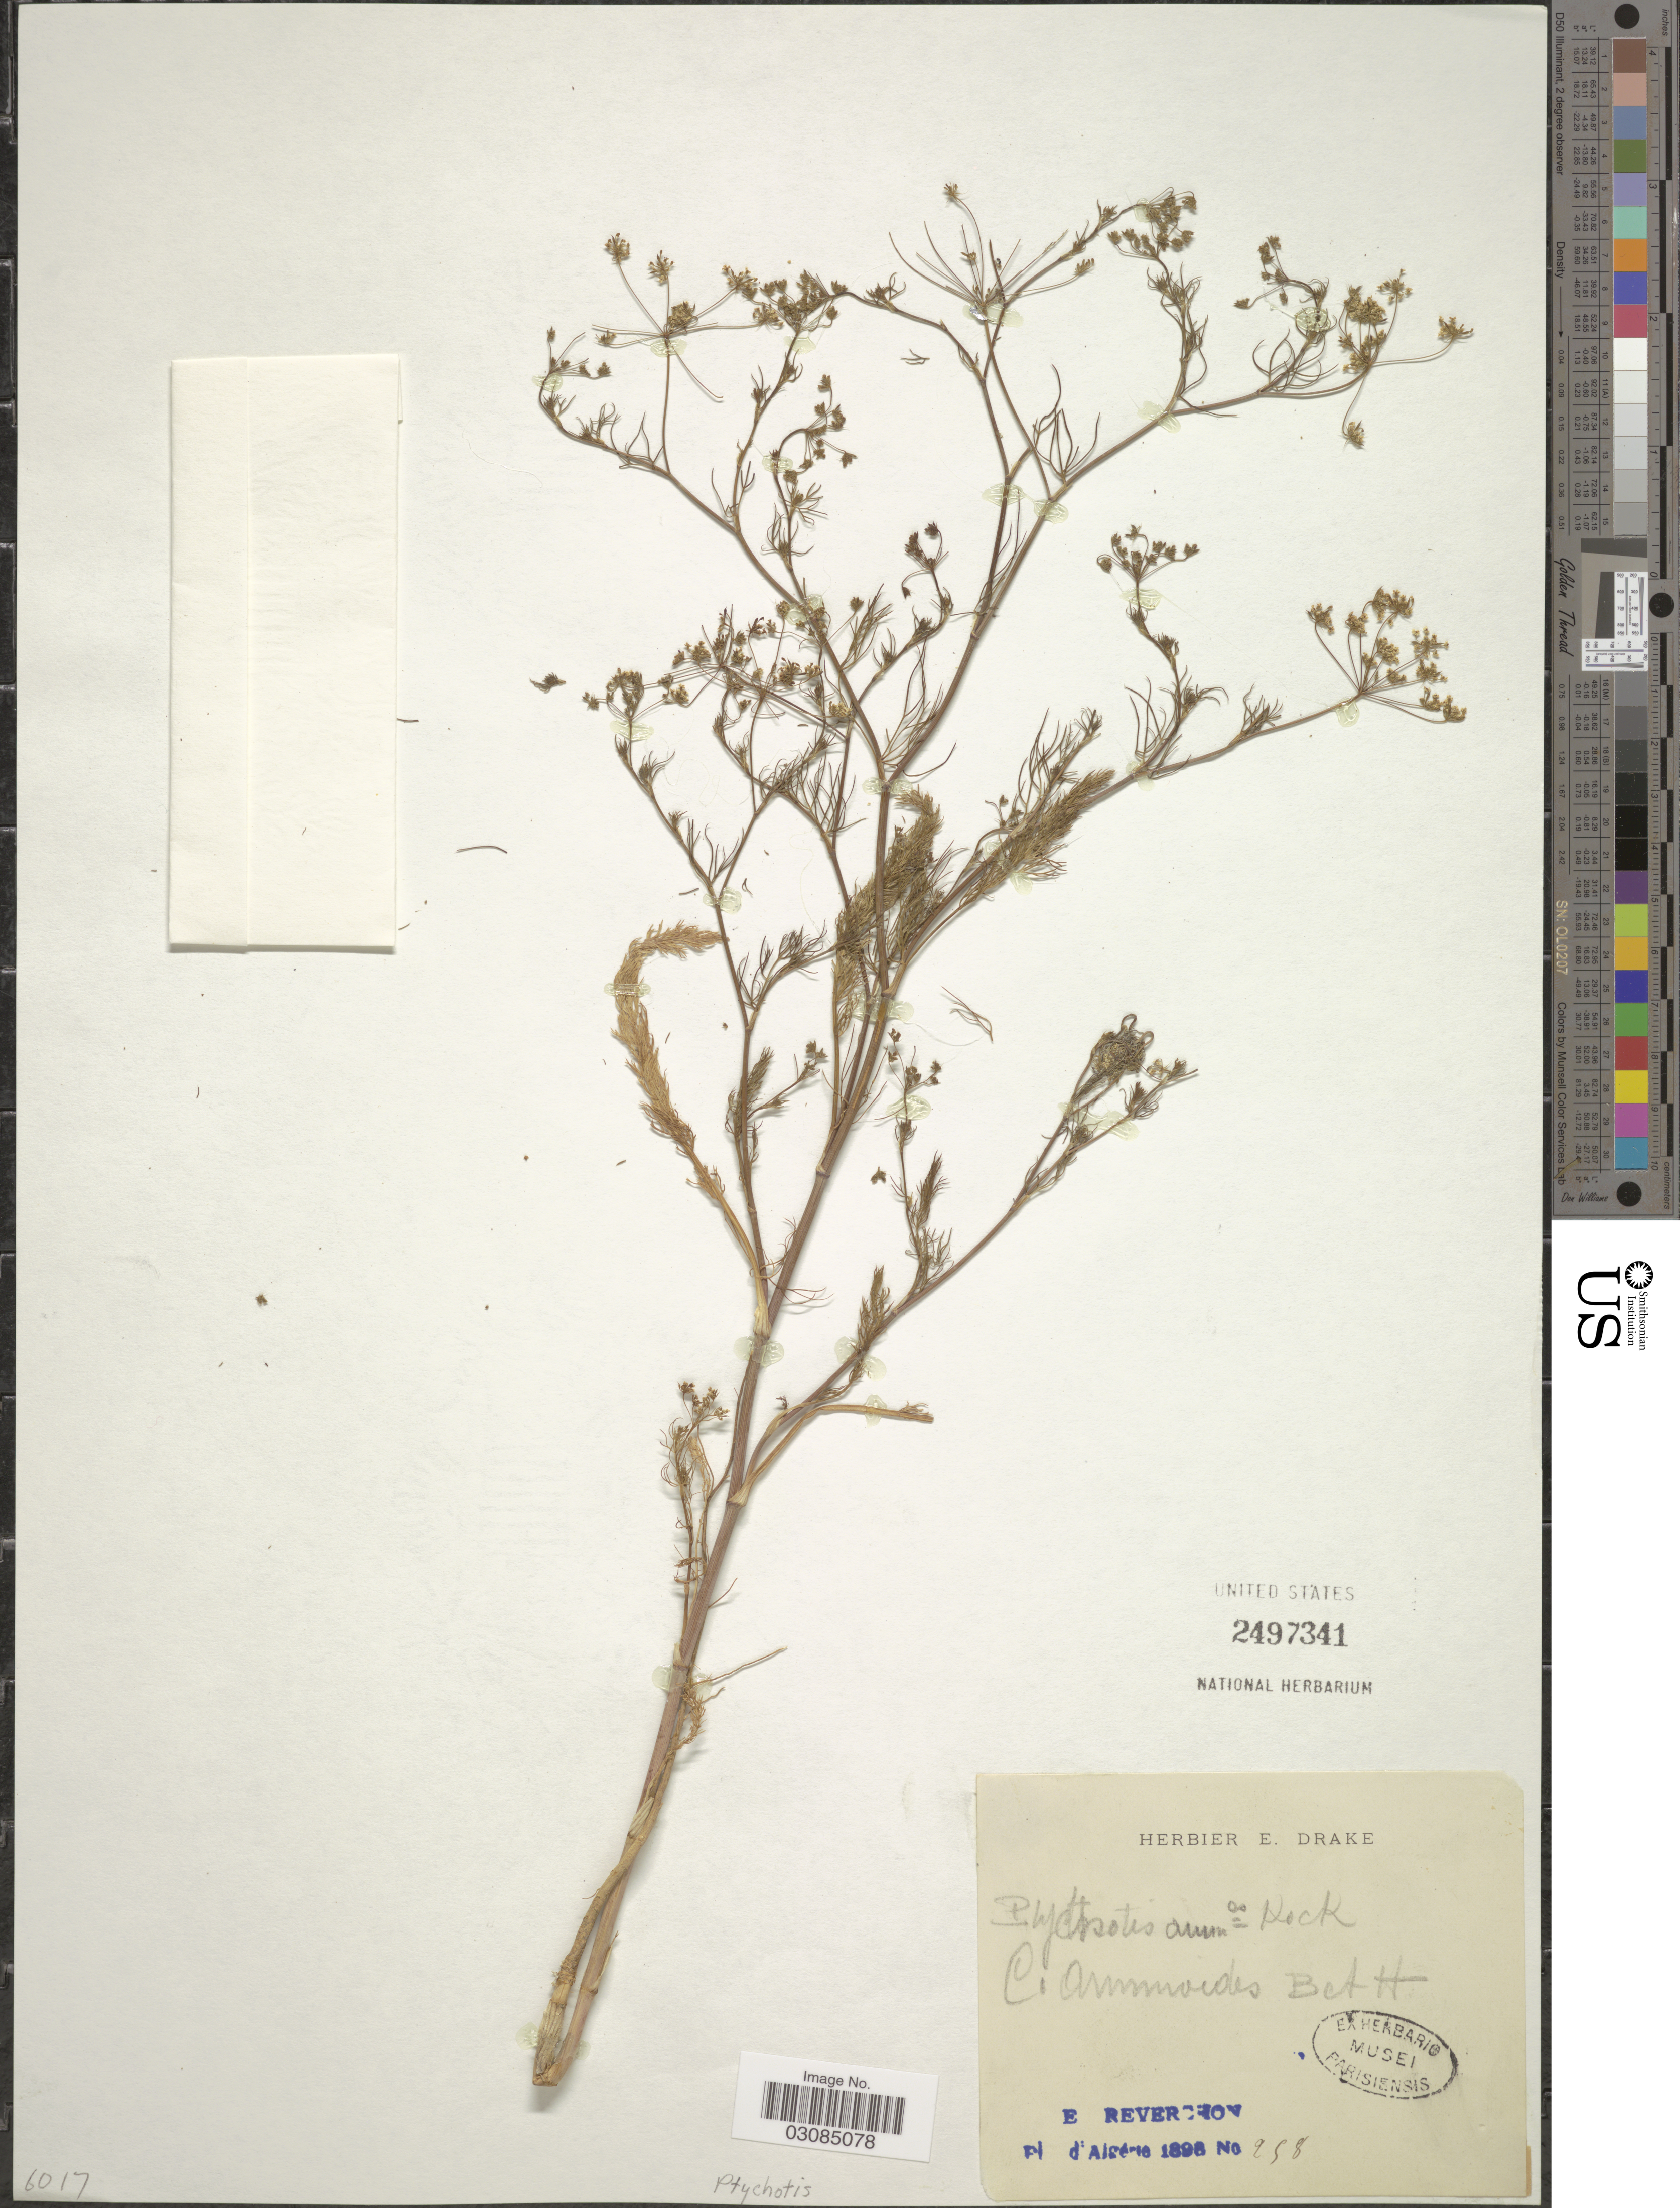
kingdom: Plantae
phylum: Tracheophyta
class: Magnoliopsida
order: Apiales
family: Apiaceae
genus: Ptychotis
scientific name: Ptychotis ammoides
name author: (L.) W.D.J. Koch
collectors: E. Reverchon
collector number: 258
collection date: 1898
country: Algeria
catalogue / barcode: US 2497341